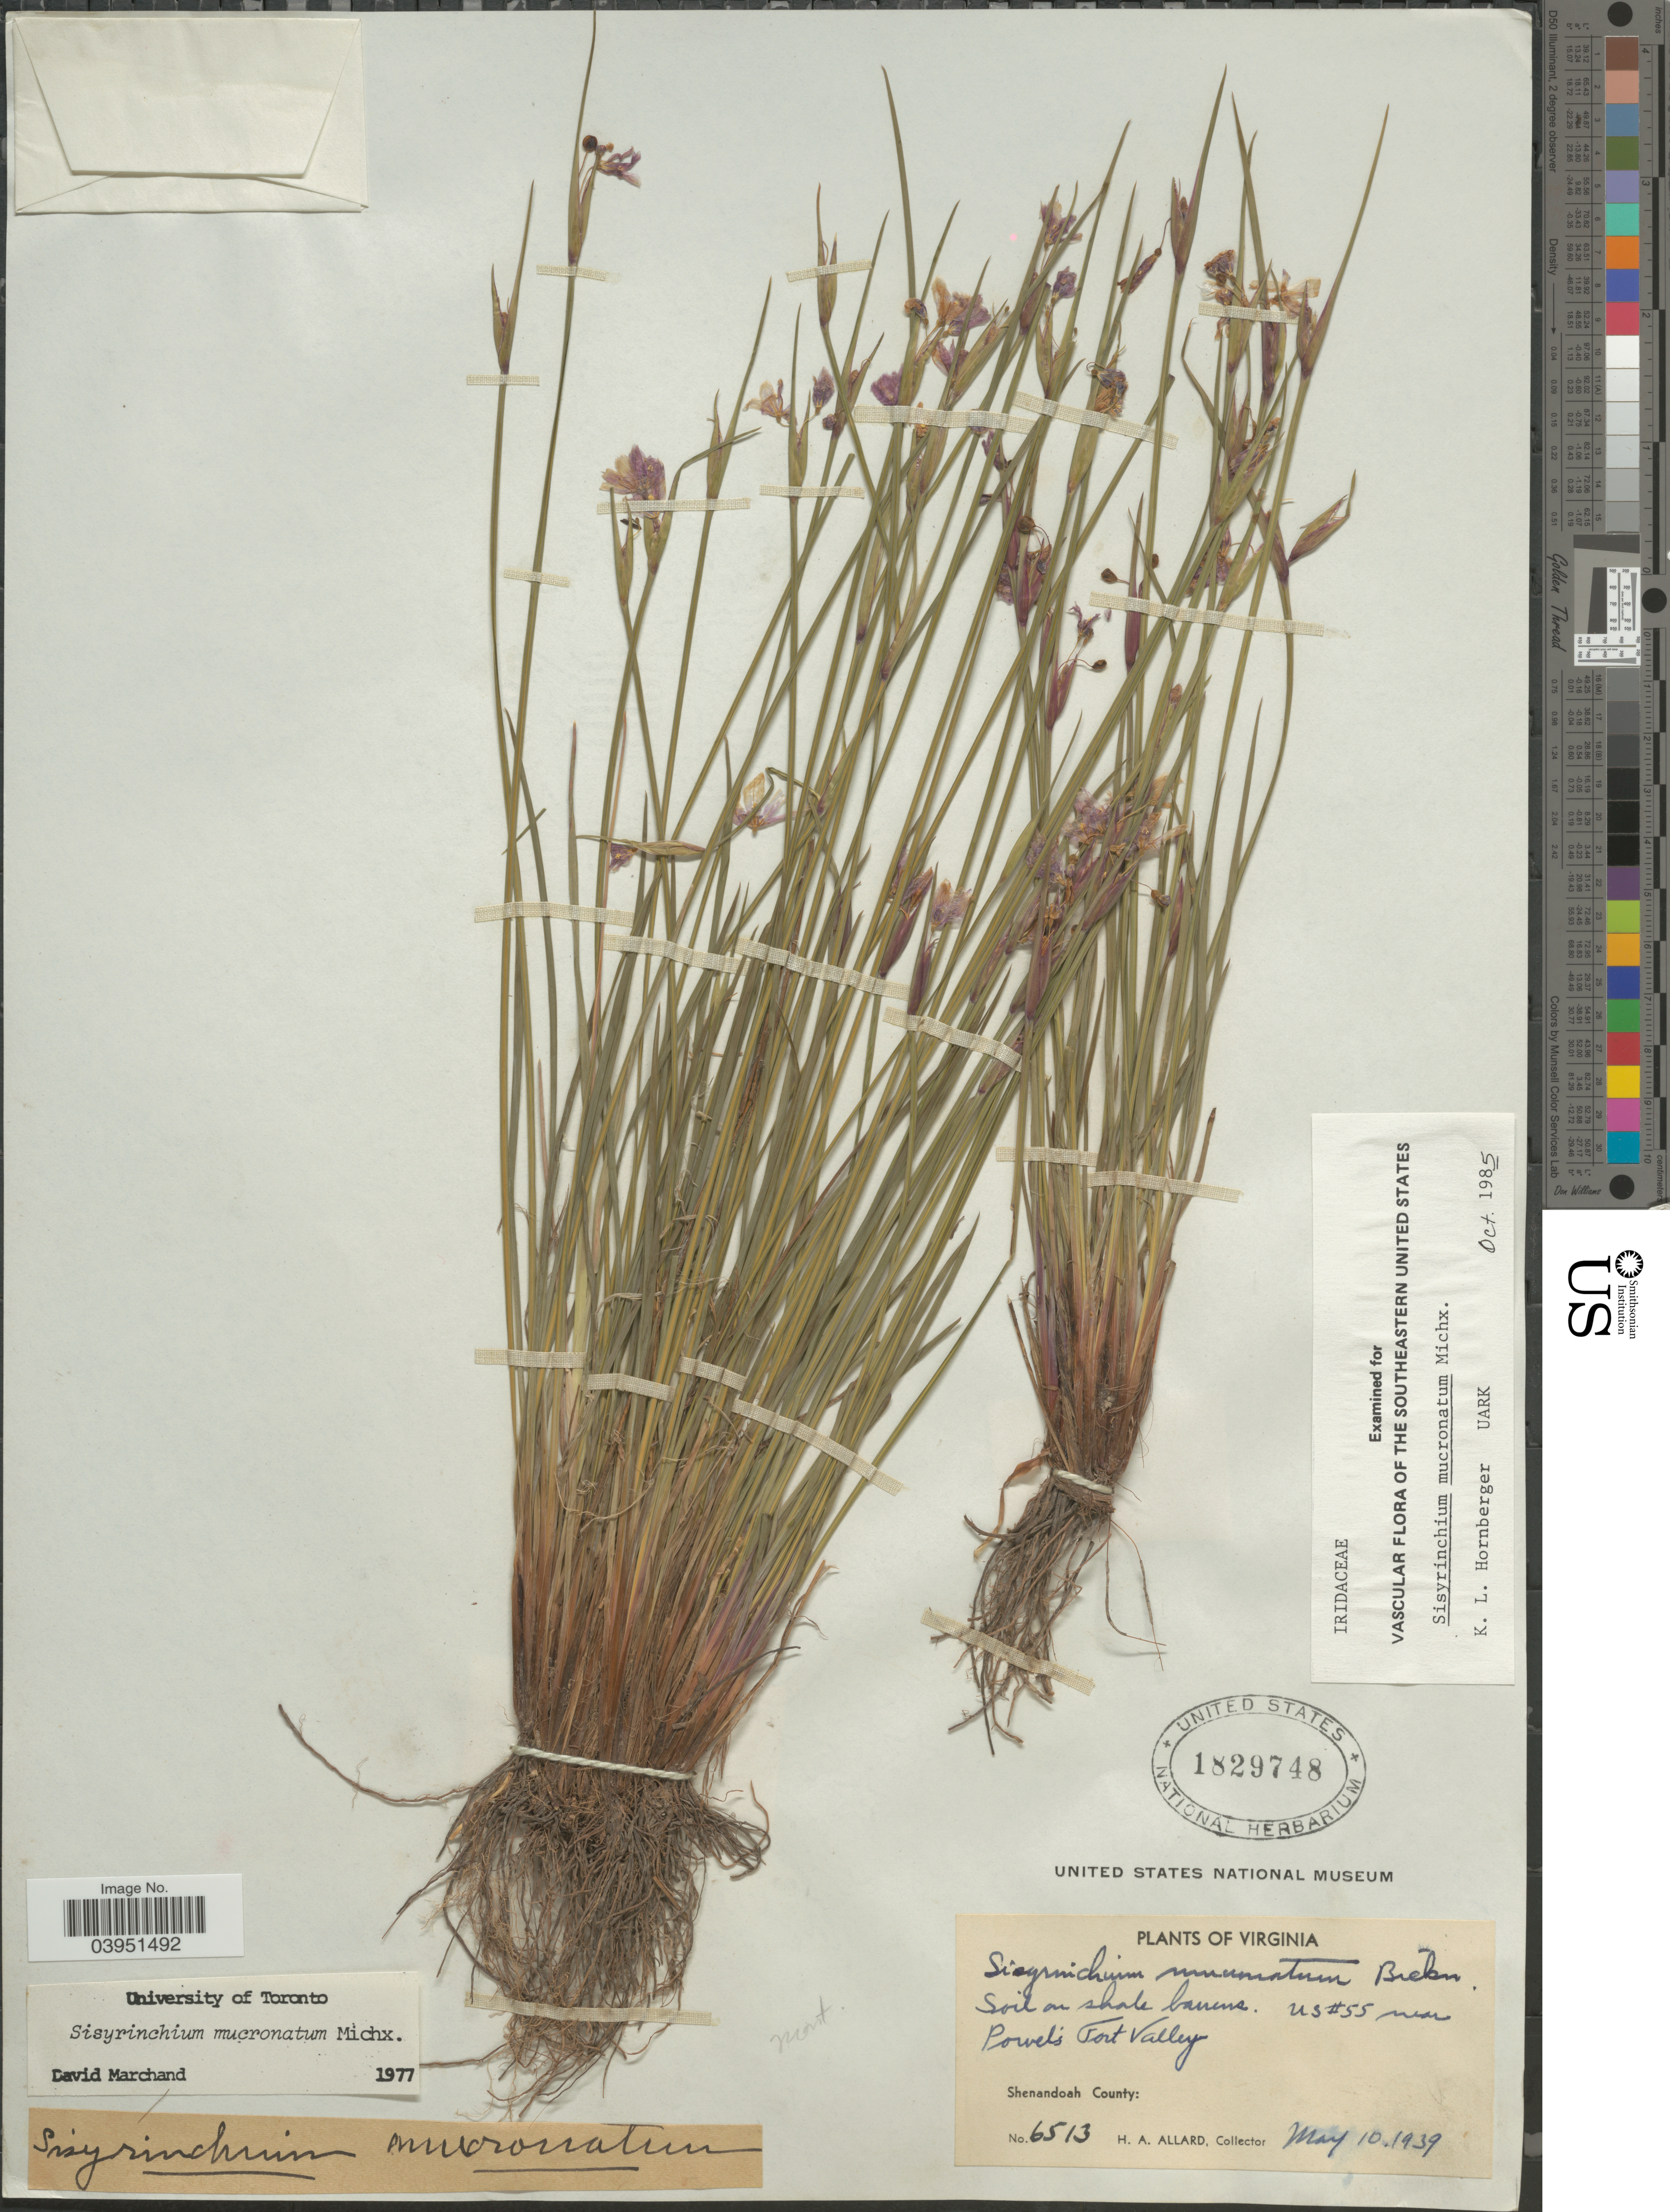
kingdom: Plantae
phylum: Tracheophyta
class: Liliopsida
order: Asparagales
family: Iridaceae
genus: Sisyrinchium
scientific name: Sisyrinchium mucronatum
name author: Michx.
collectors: H. A. Allard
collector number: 6513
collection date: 1939-05-10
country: United States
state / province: Virginia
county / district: Shenandoah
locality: Soil on shade barrens. US #55 near Powel's Fort Valley. Shenandoah County.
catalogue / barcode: US 1829748